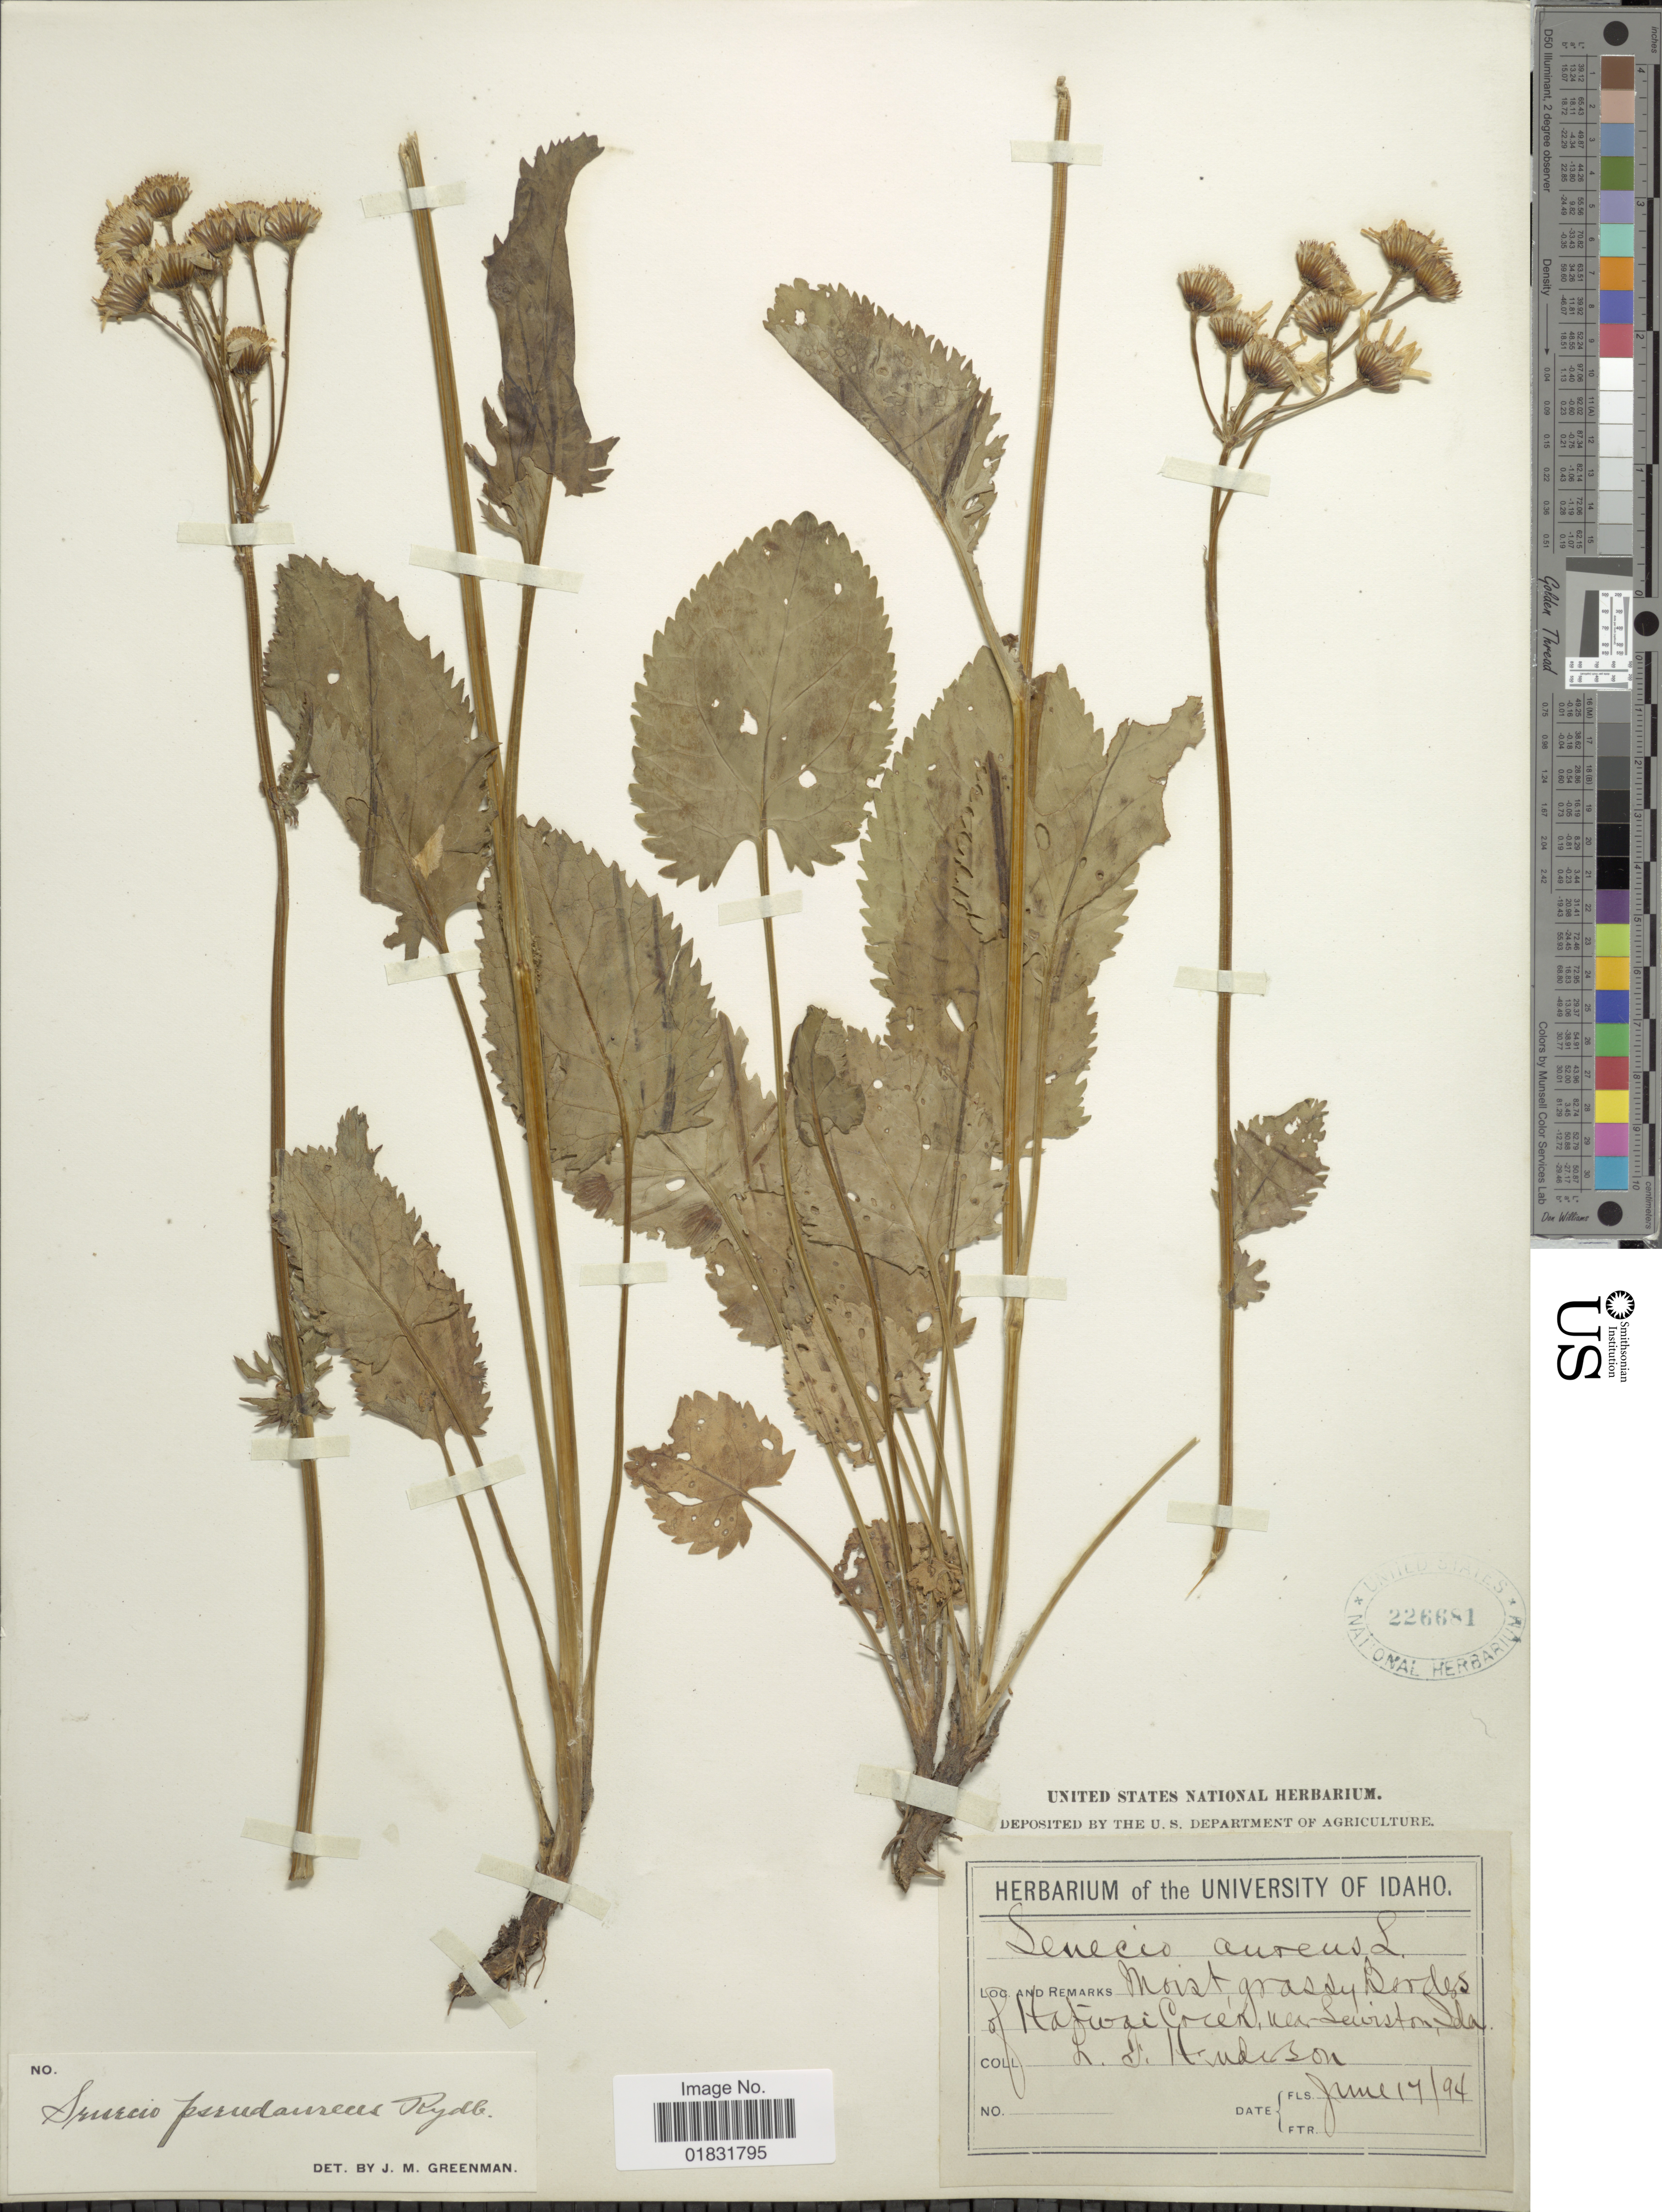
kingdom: Plantae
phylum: Tracheophyta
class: Magnoliopsida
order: Asterales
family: Asteraceae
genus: Packera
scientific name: Packera pseudaurea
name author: (Rydb.) W.A. Weber & Á. Löve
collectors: L. Henderson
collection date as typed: Transcribed d/m/y: 17/6/94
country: United States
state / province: Idaho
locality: Hatwai Creek, near Lewiston.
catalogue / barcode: US 226681